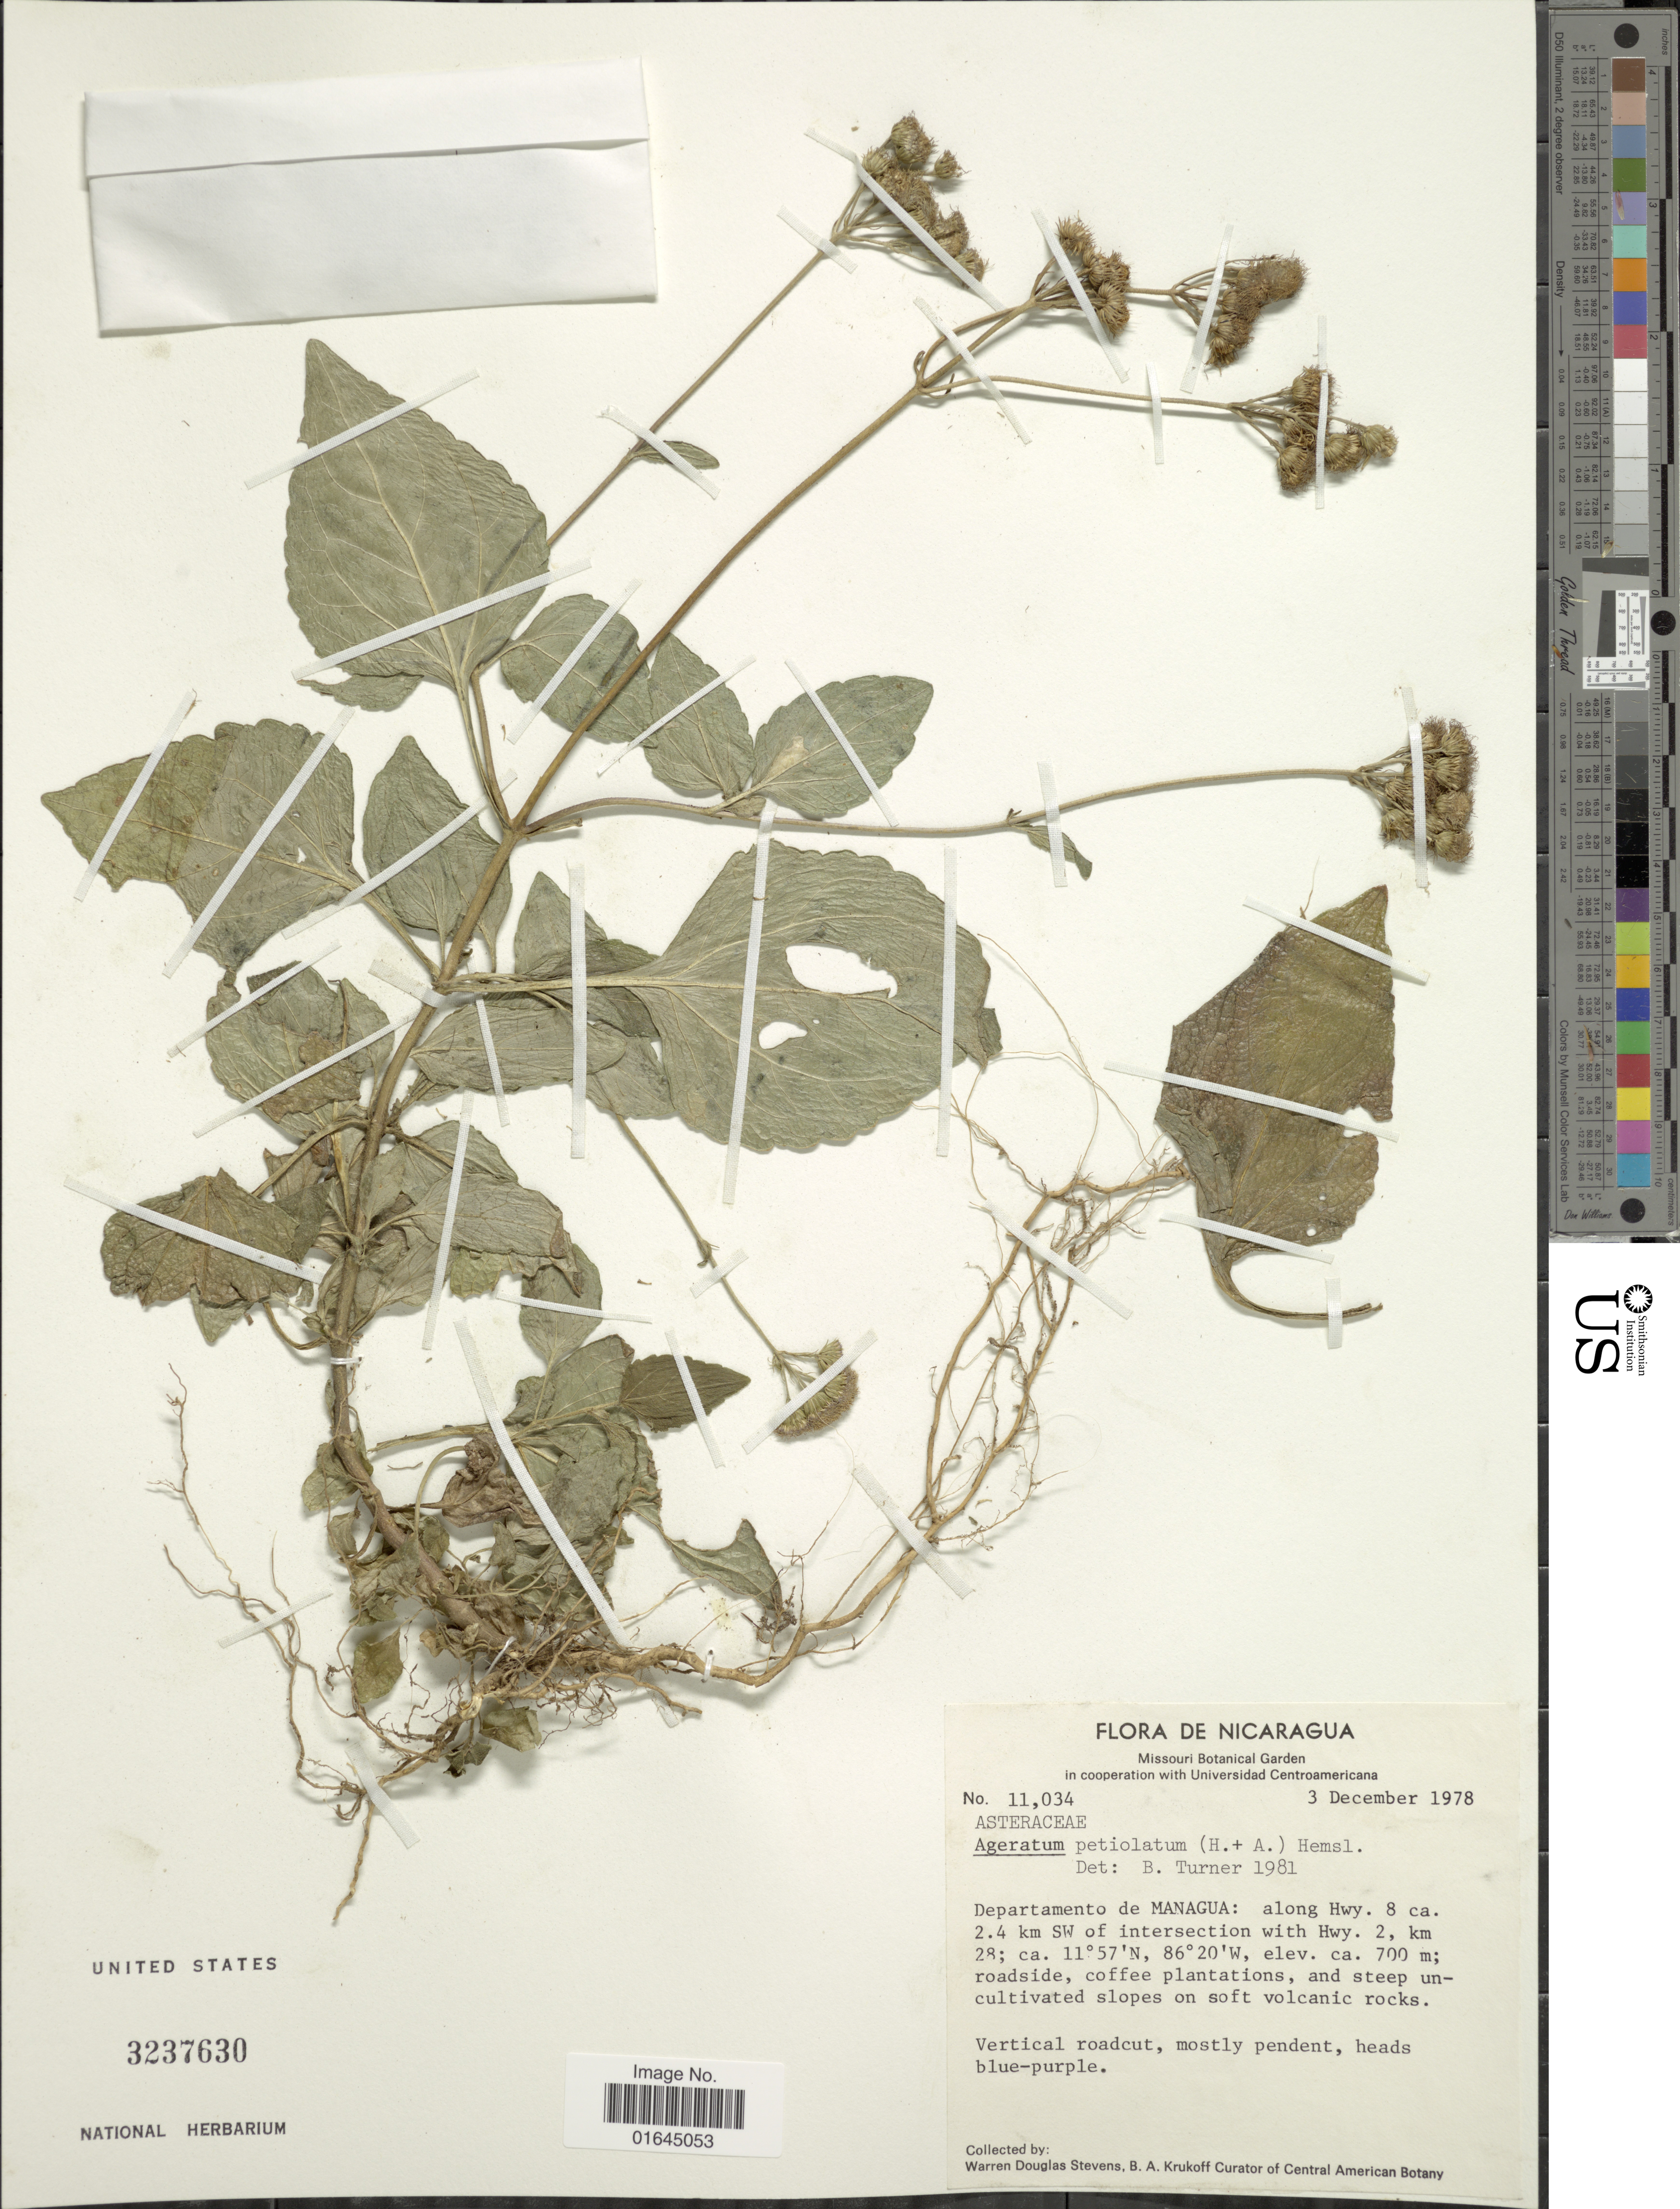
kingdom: Plantae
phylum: Tracheophyta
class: Magnoliopsida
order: Asterales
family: Asteraceae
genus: Ageratum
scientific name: Ageratum petiolatum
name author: (Hook. & Arn.) Hemsl.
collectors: W. D. Stevens & B. A. Krukoff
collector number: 11034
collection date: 1978-12-03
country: Nicaragua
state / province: Managua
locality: Departamento de Managua: along Hwy. 8 ca. 2.4 km SW of intersection with Hwy. 2, km 28 roadside, coffee plantations.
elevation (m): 700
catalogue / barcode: US 3237630